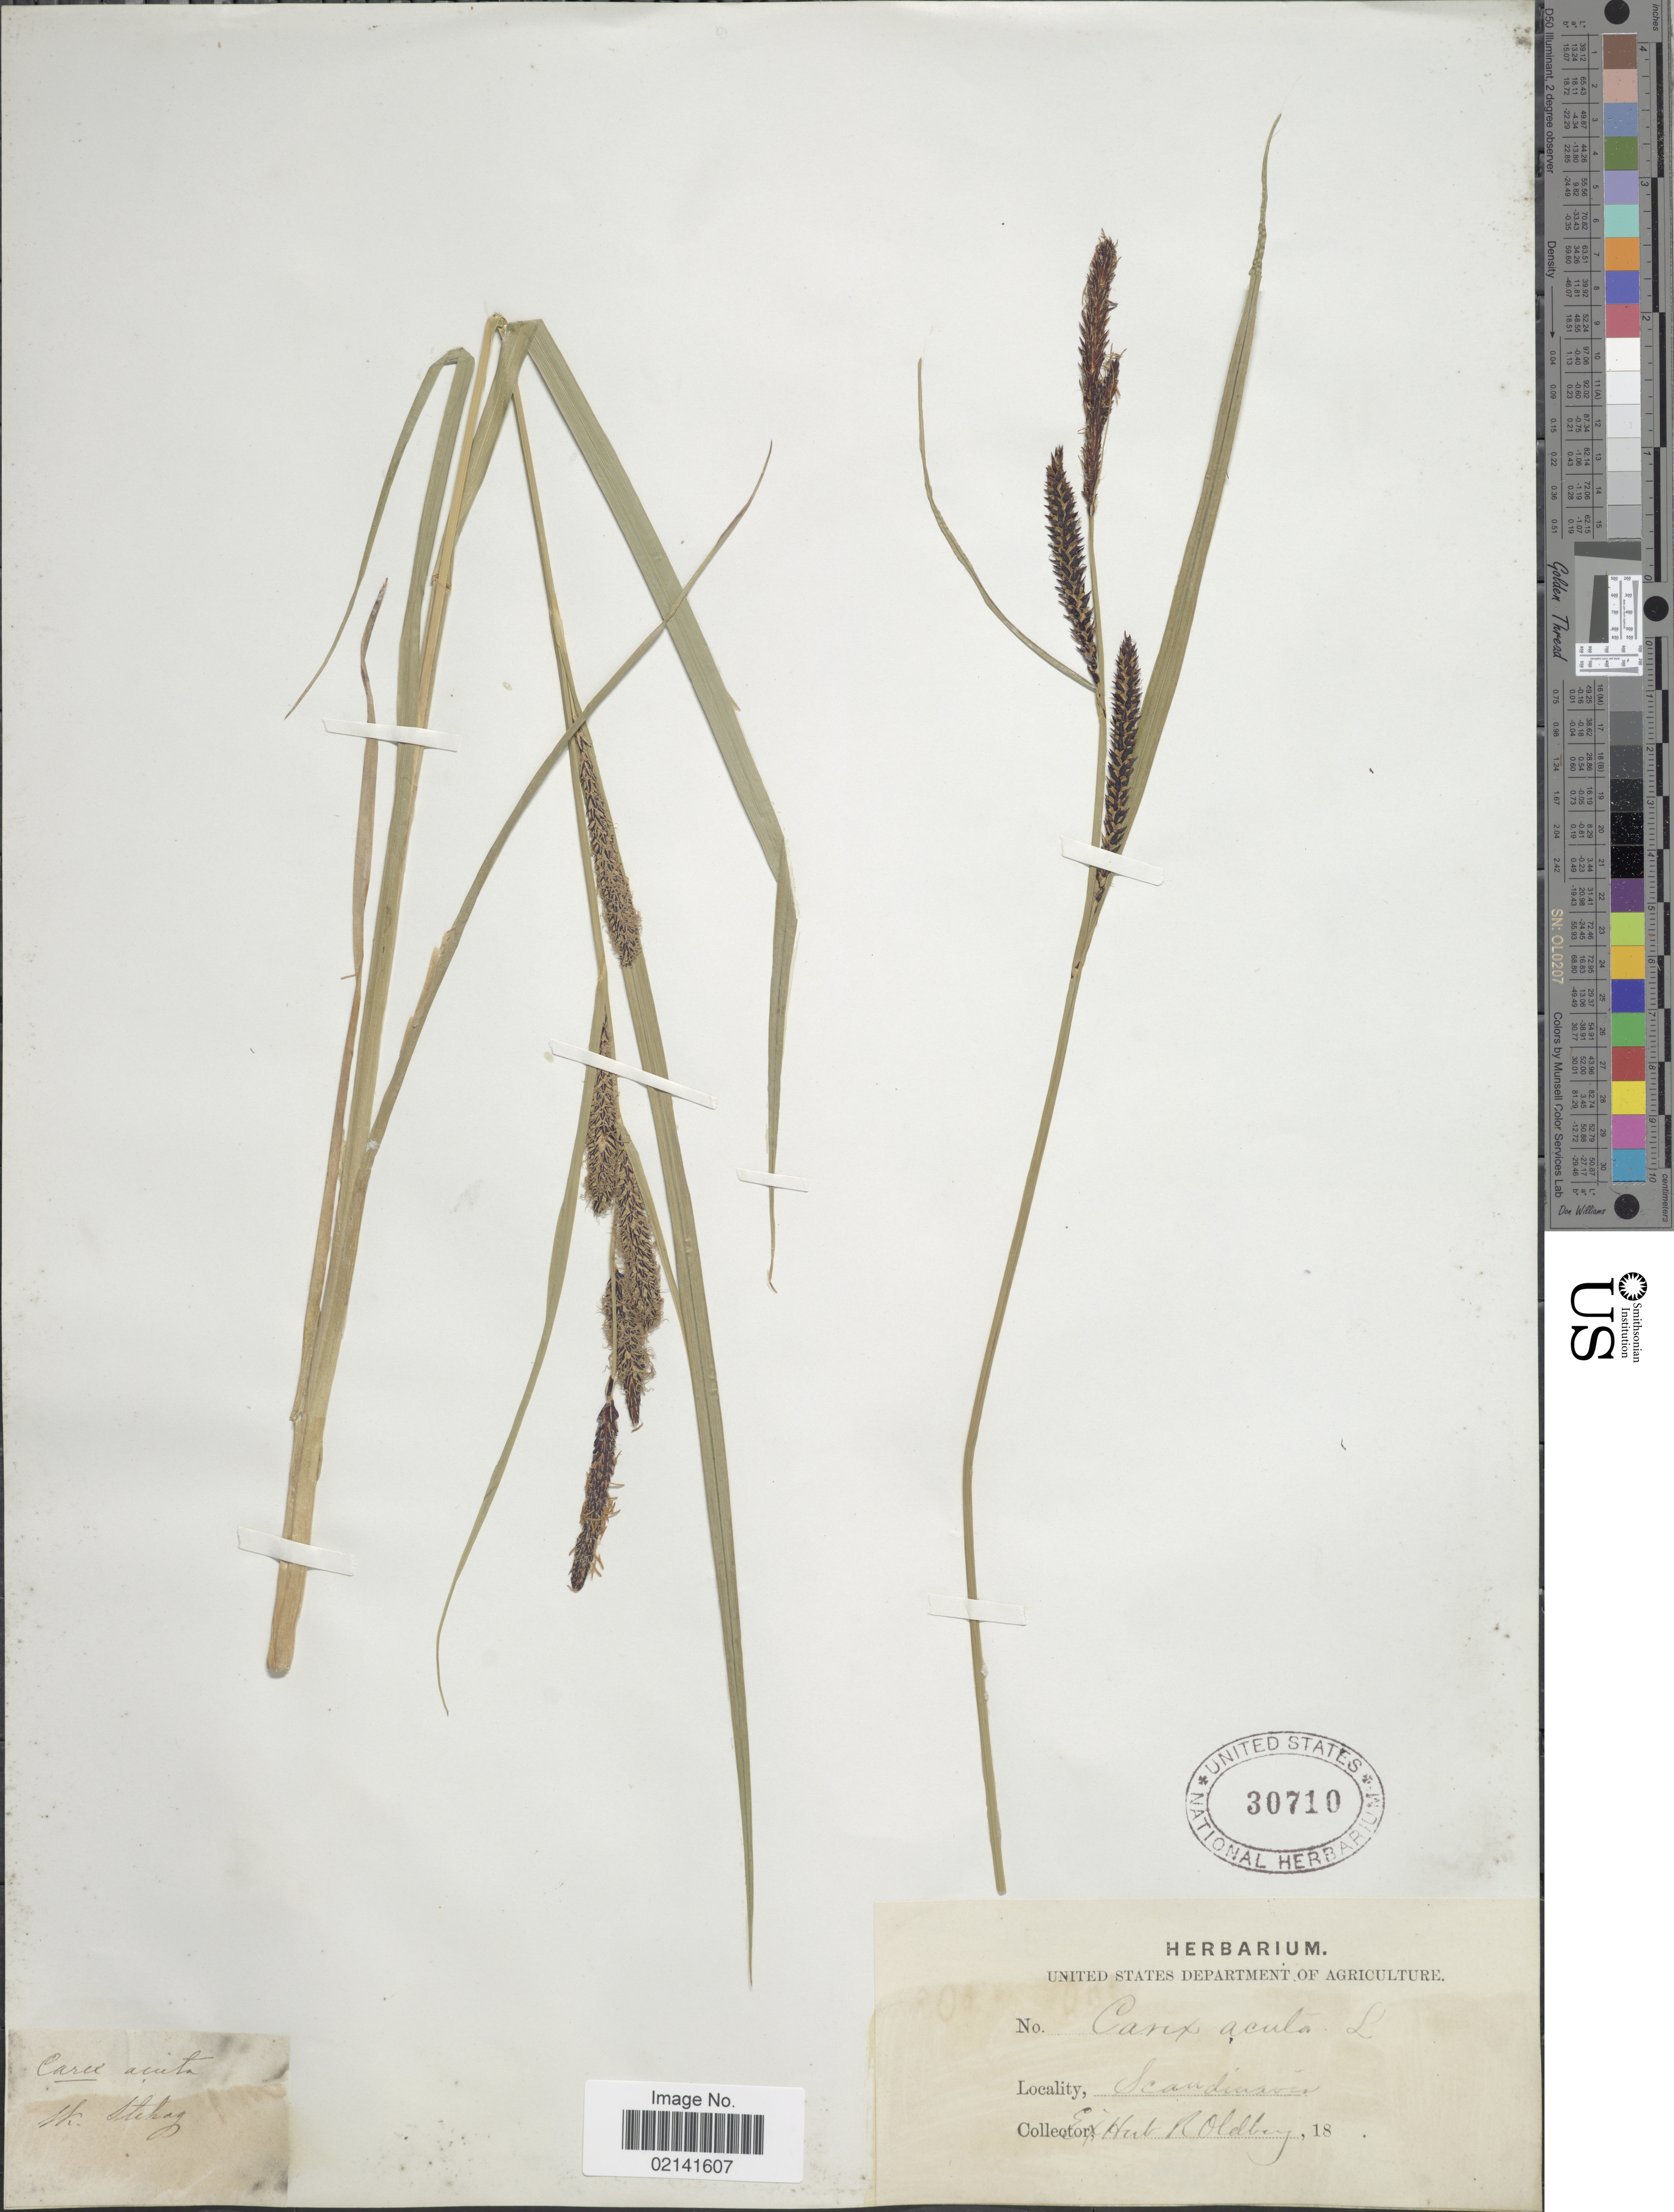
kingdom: Plantae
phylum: Tracheophyta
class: Liliopsida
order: Poales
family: Cyperaceae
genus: Carex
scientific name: Carex acuta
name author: L.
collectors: ex herb. R. Oldberg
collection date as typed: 18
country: Sweden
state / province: Skåne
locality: Scandinavia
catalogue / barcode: US 30710